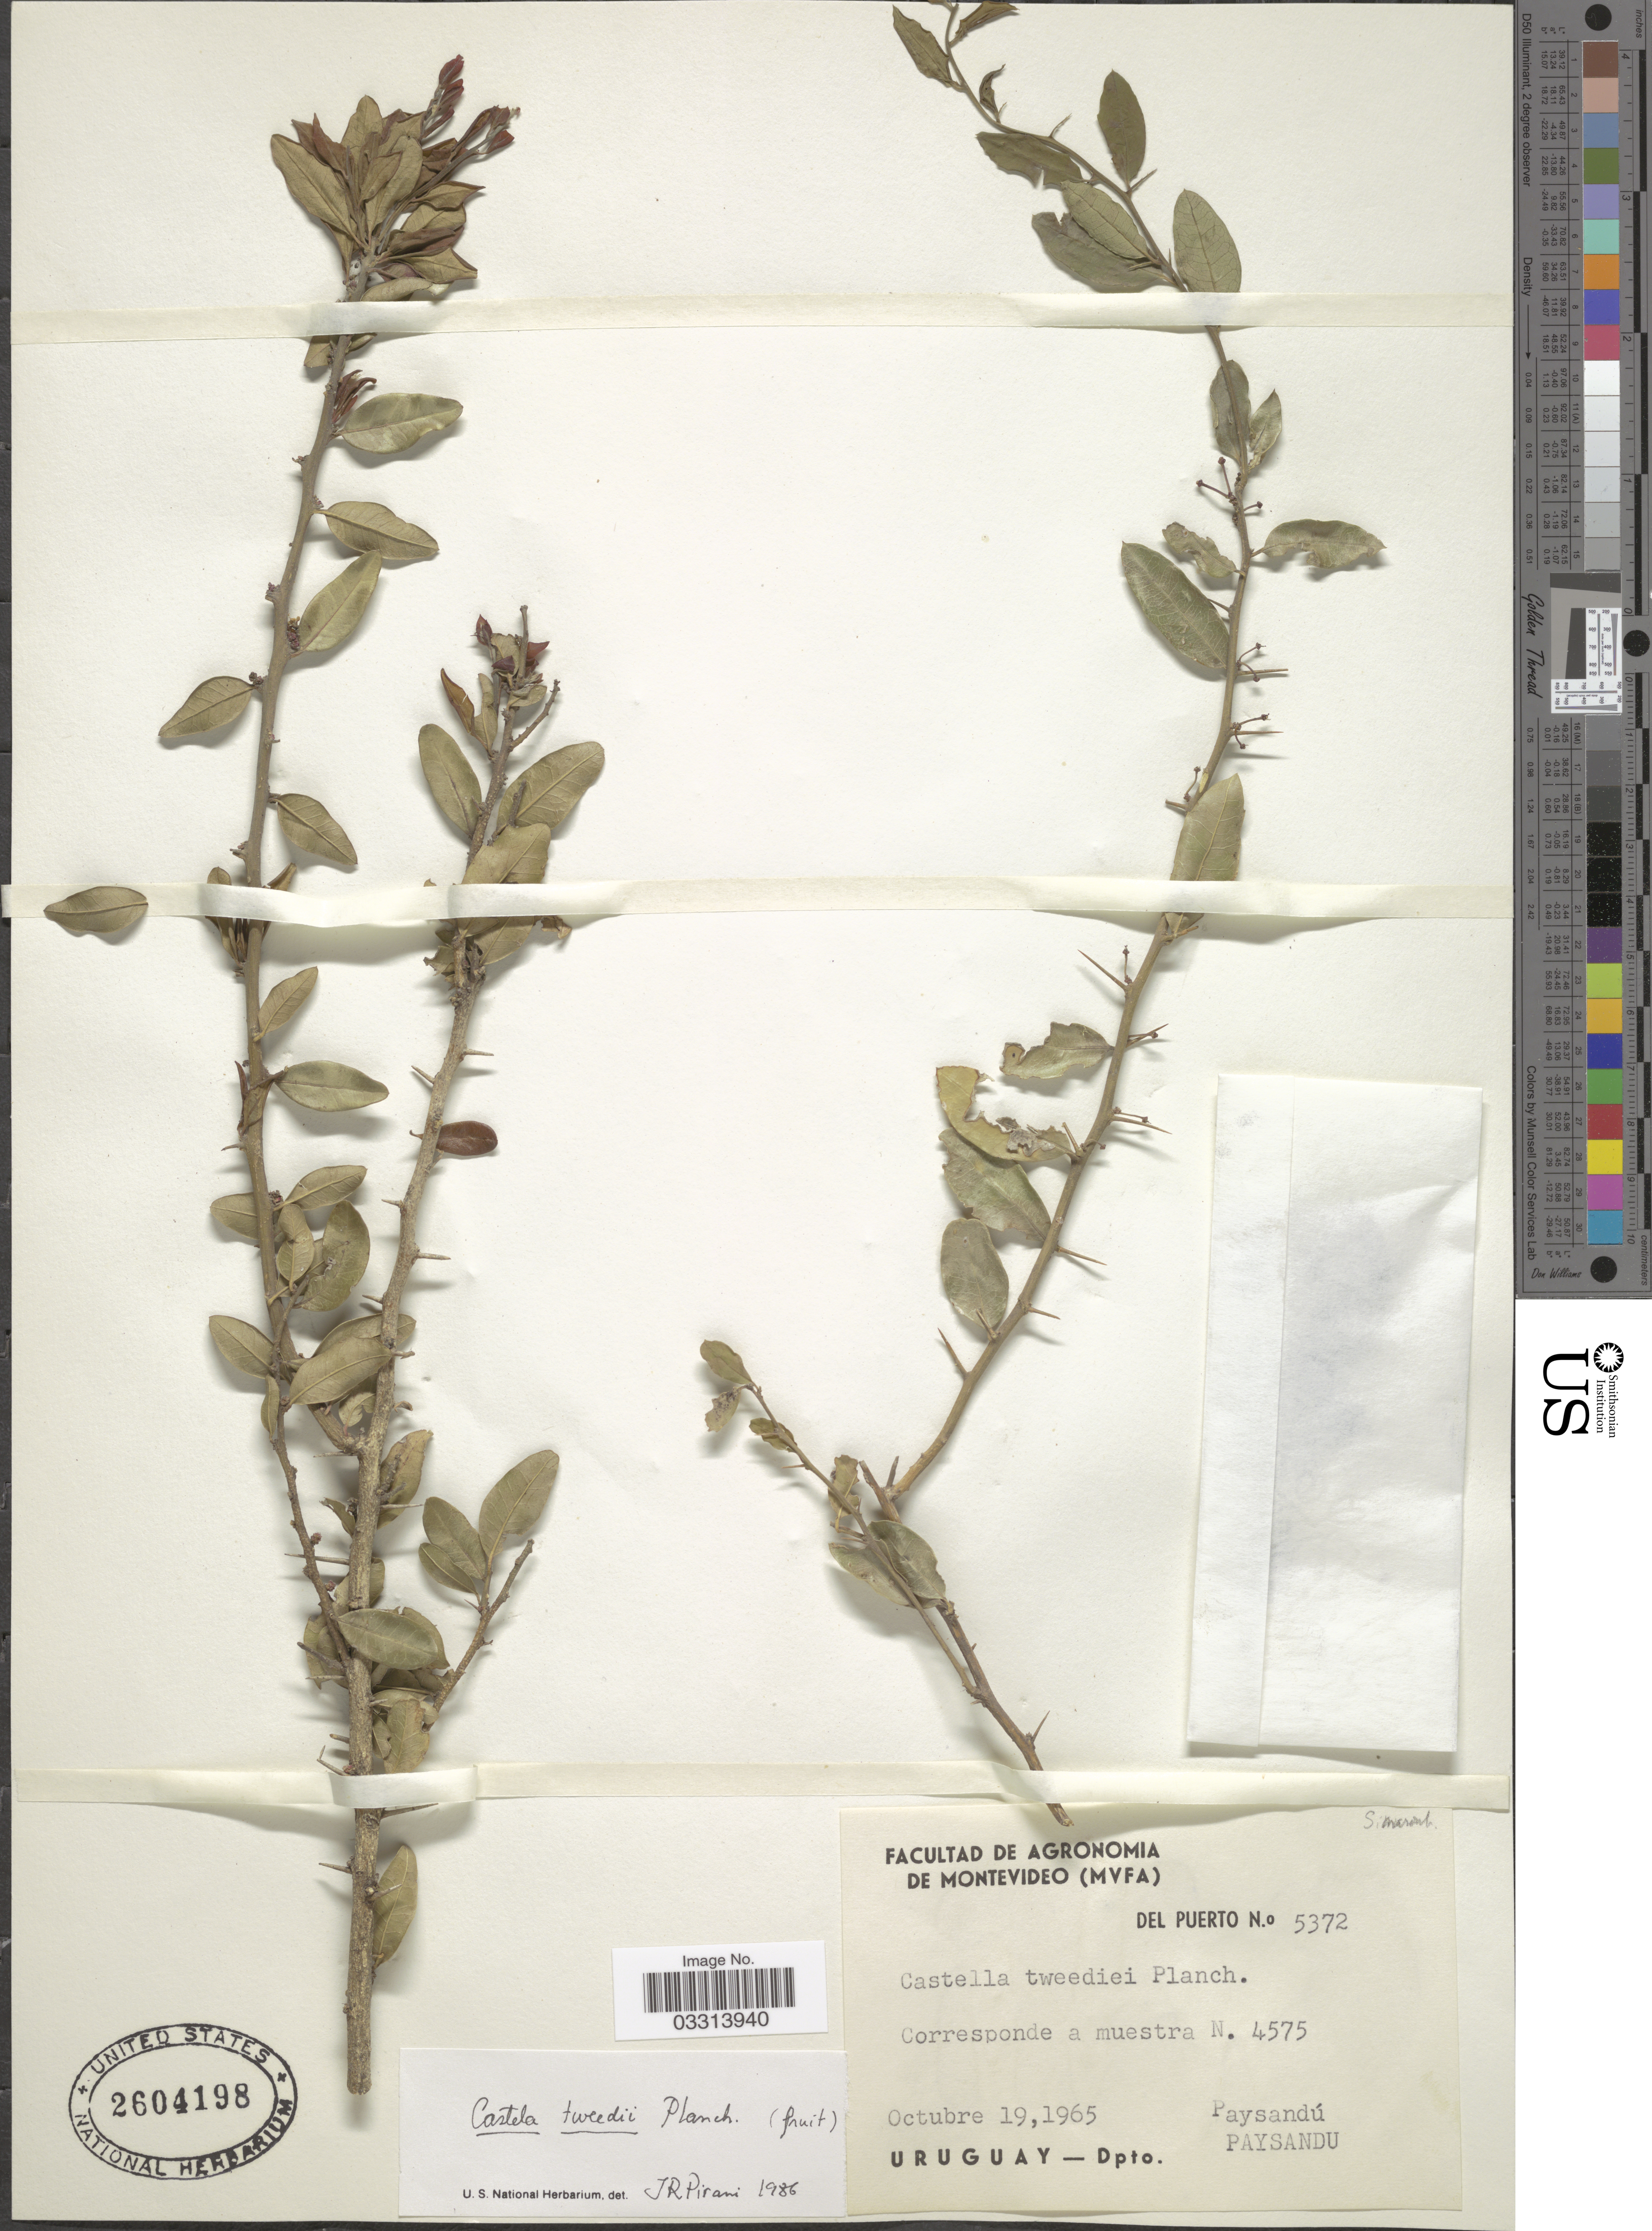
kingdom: Plantae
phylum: Tracheophyta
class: Magnoliopsida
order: Sapindales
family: Simaroubaceae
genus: Castela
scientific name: Castela tweediei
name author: Planch.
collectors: Del Puerto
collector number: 5372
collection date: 1965-10-19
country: Uruguay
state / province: Paysandu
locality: Dpto. Paysandú. Paysandu.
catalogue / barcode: US 2604198